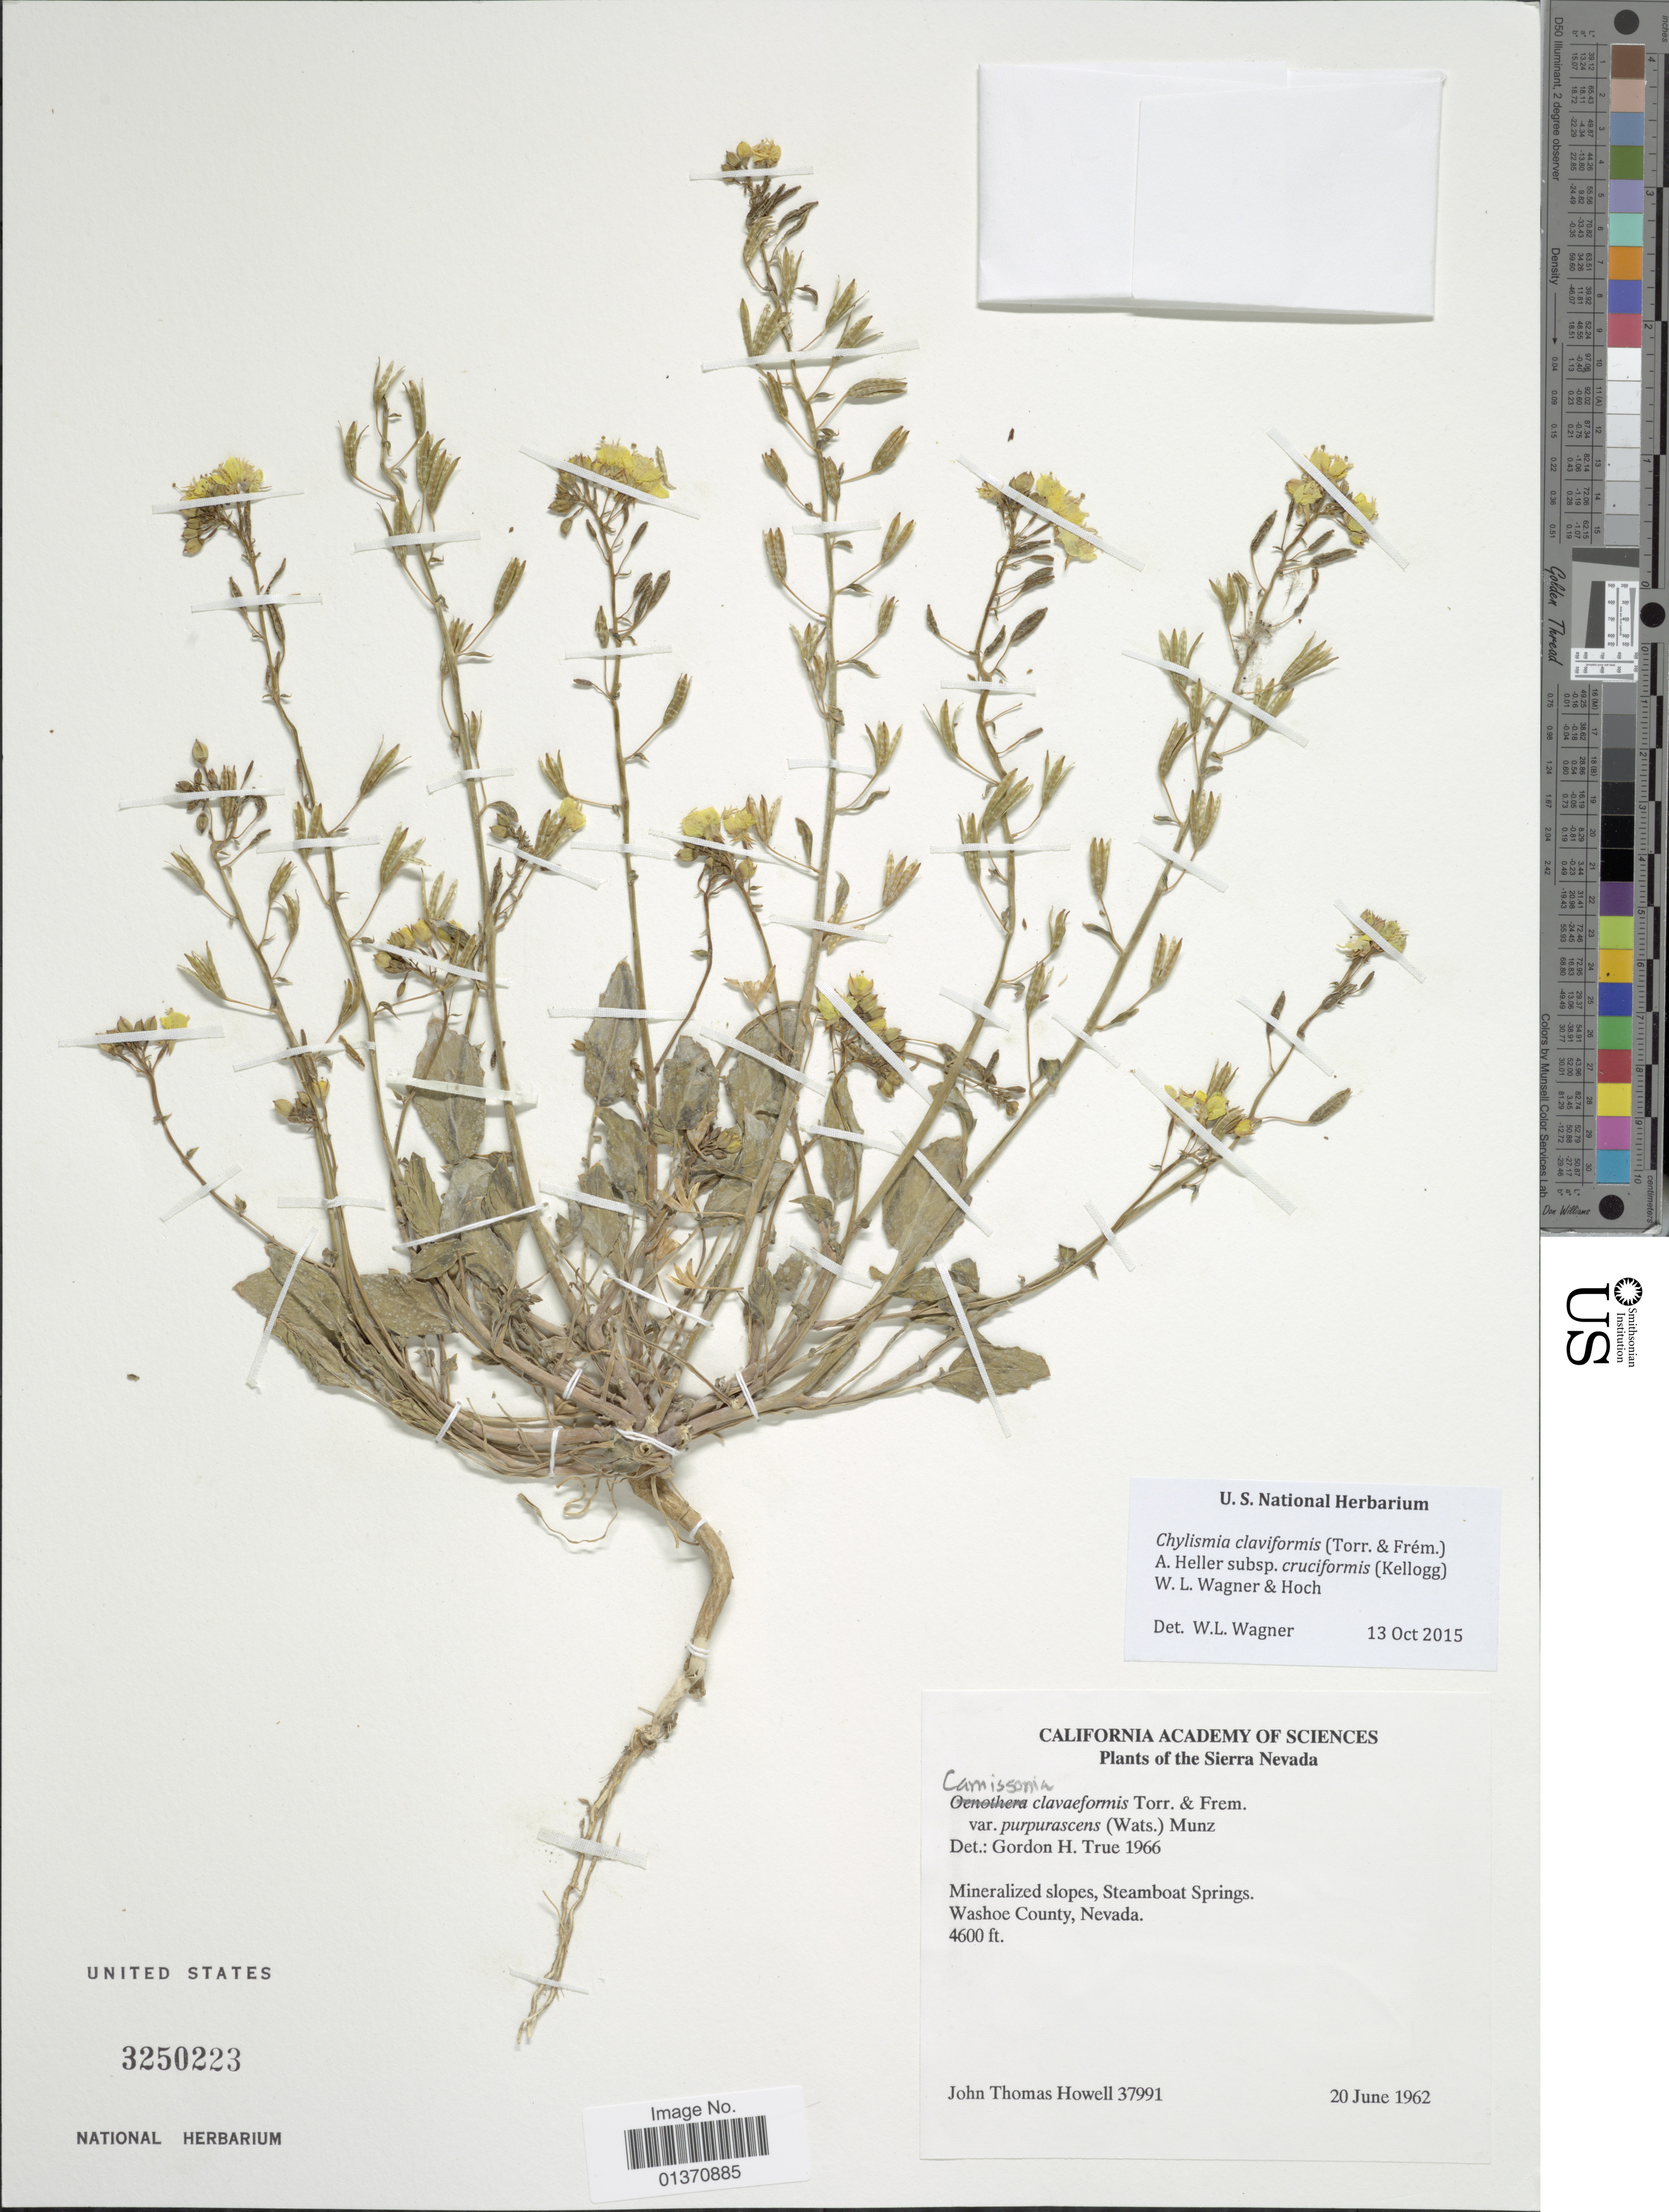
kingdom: Plantae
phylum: Tracheophyta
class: Magnoliopsida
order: Myrtales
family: Onagraceae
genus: Chylismia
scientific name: Chylismia claviformis subsp. cruciformis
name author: (Kellog) W.L. Wagner & Hoch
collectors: J. T. Howell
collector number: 37991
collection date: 1962-06-20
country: United States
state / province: Nevada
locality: Sierra Nevada, Mineralized slopes, Steamboat Springs, Washoe County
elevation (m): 1402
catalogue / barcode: US 3250223